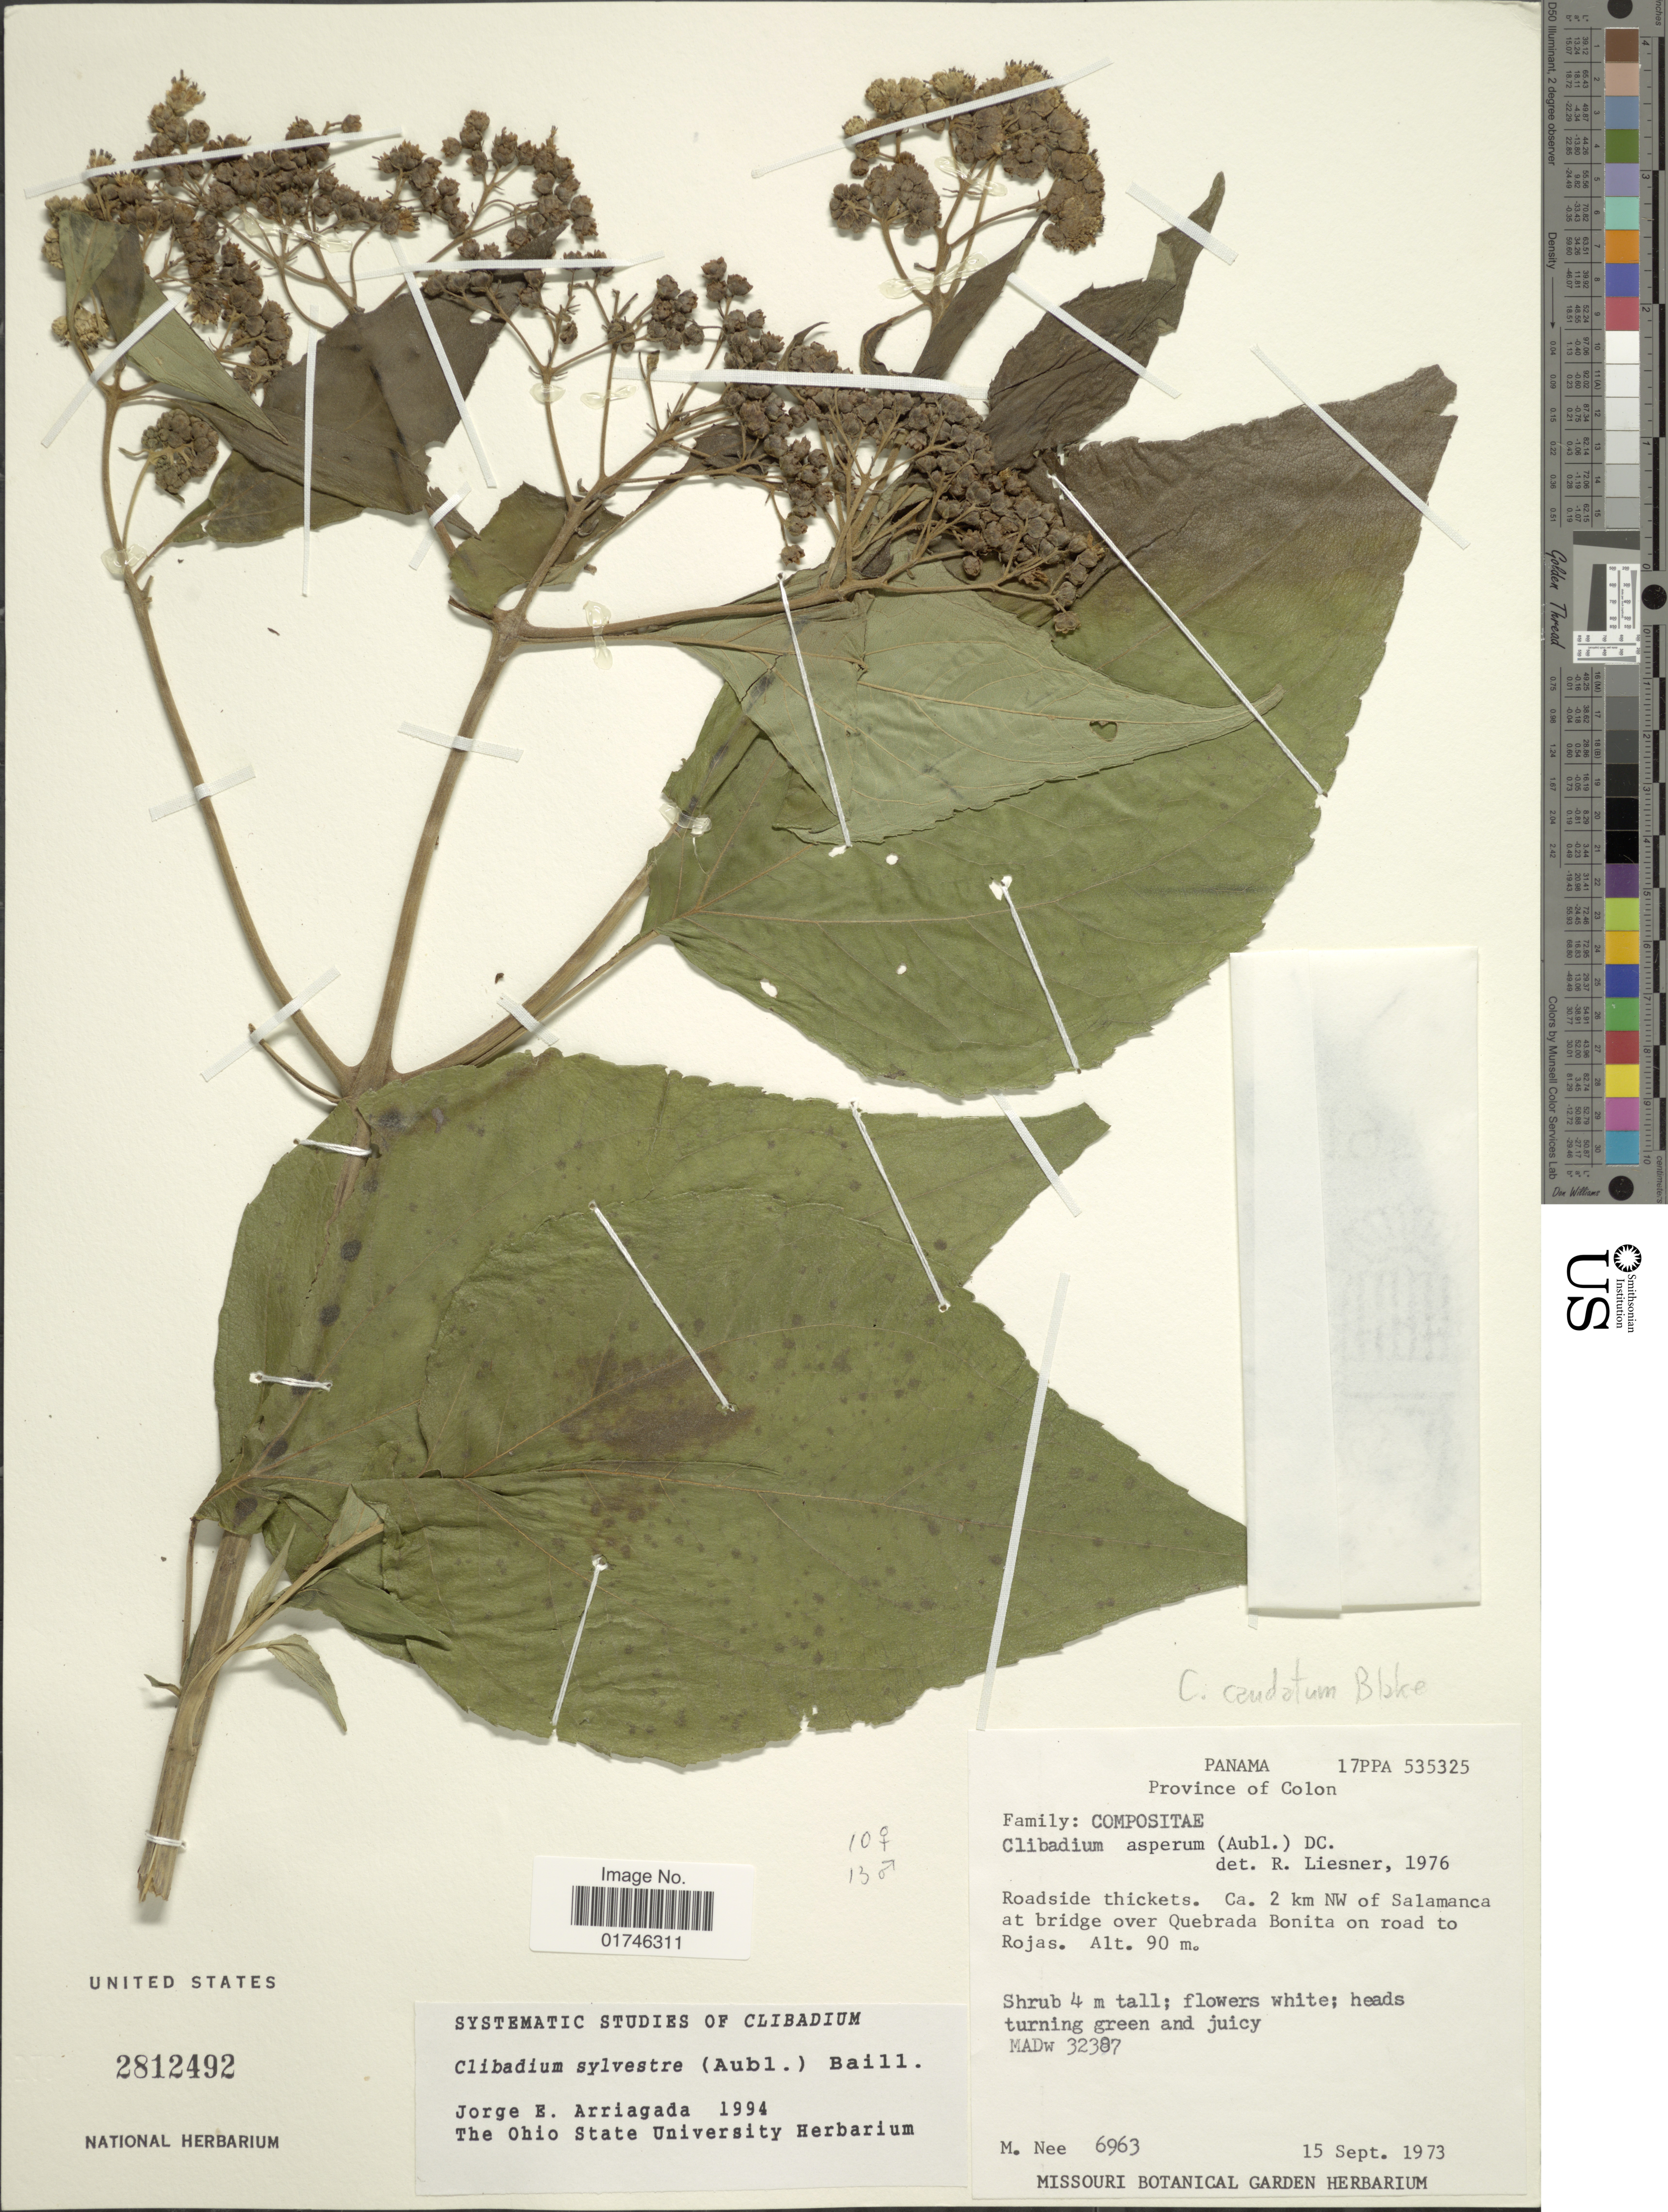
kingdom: Plantae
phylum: Tracheophyta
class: Magnoliopsida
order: Asterales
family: Asteraceae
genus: Clibadium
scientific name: Clibadium sylvestre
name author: (Aubl.) Baill.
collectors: M. Nee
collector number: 6963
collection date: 1973-09-15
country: Panama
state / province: Colón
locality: Province of Colon, Roadside thickets. Ca. 2 km NW of Salamanca at bridge over quebrada Bonita on road to Rojas.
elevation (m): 90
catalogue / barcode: US 2812492